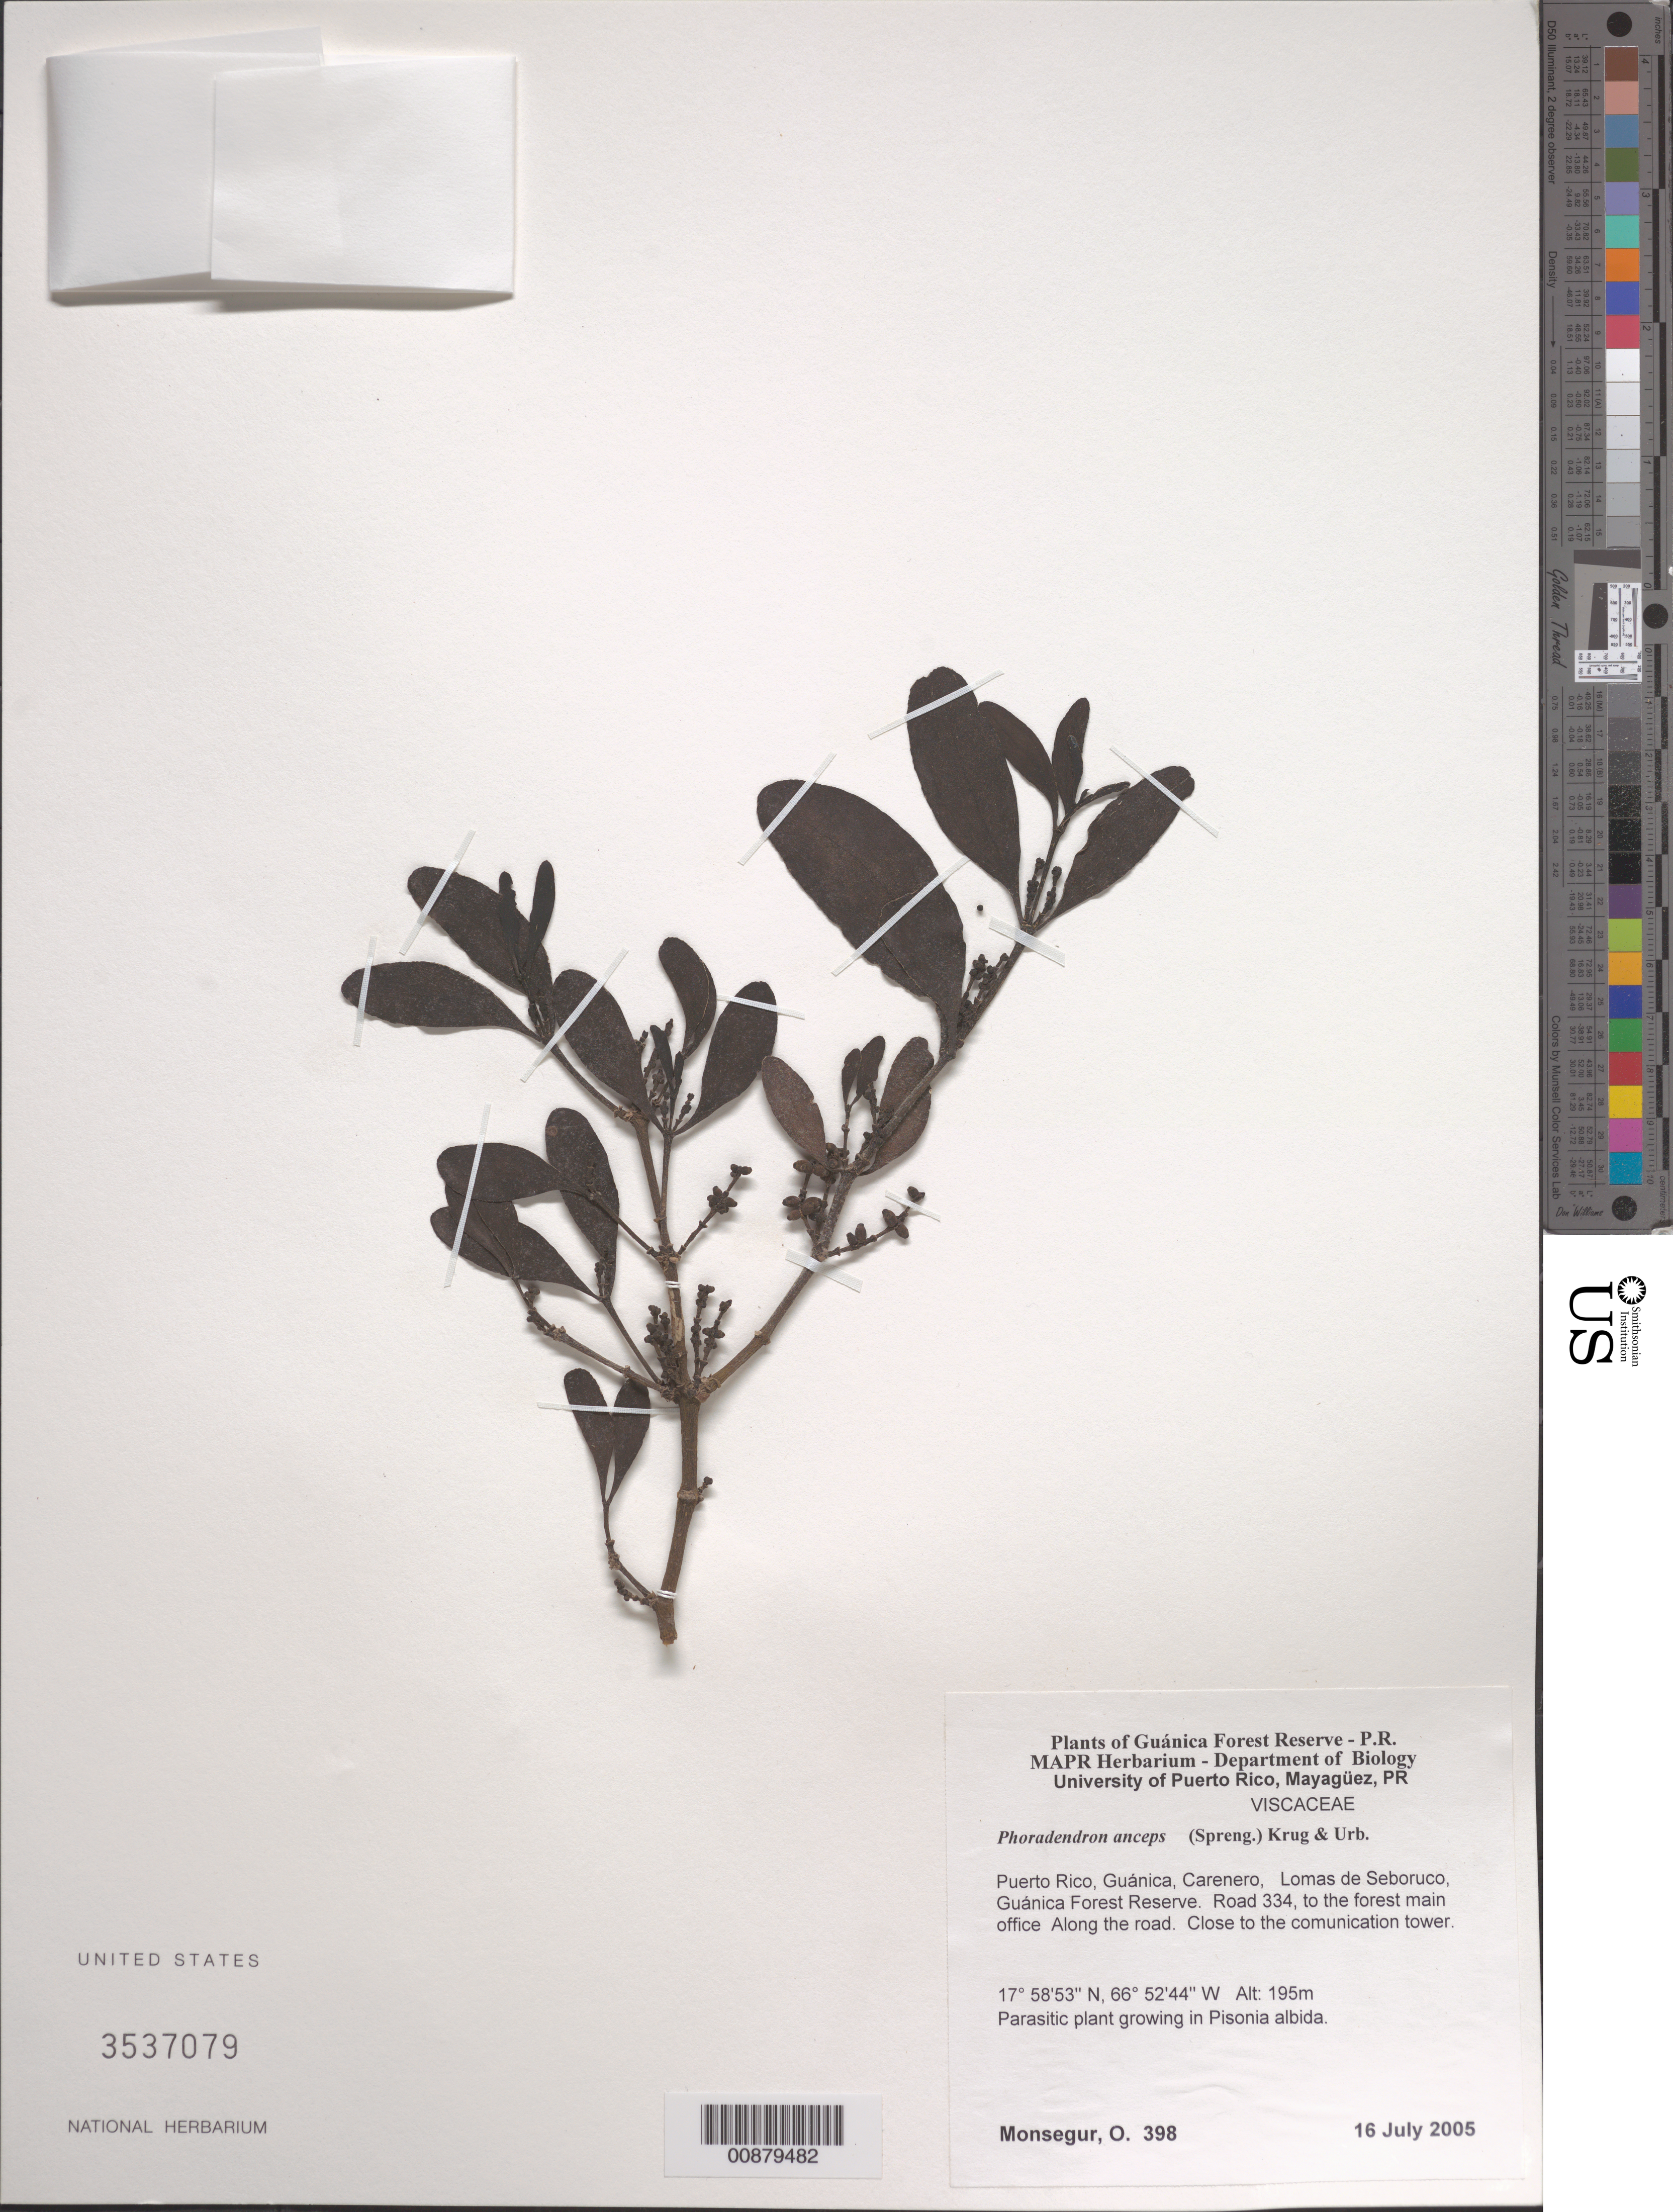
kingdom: Plantae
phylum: Tracheophyta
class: Magnoliopsida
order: Santalales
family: Viscaceae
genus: Phoradendron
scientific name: Phoradendron anceps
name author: (Spreng.) M. Gómez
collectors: O. Monsegur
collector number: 398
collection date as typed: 16 Jul 2005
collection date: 2005-07-16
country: Puerto Rico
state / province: Guánica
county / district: Carenero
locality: Guánica Forest Reserve. Lomas de Seboruco, road 334, to the forest main office. Along the road.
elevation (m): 195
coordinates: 17.58528, 66.52436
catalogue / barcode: US 3537079